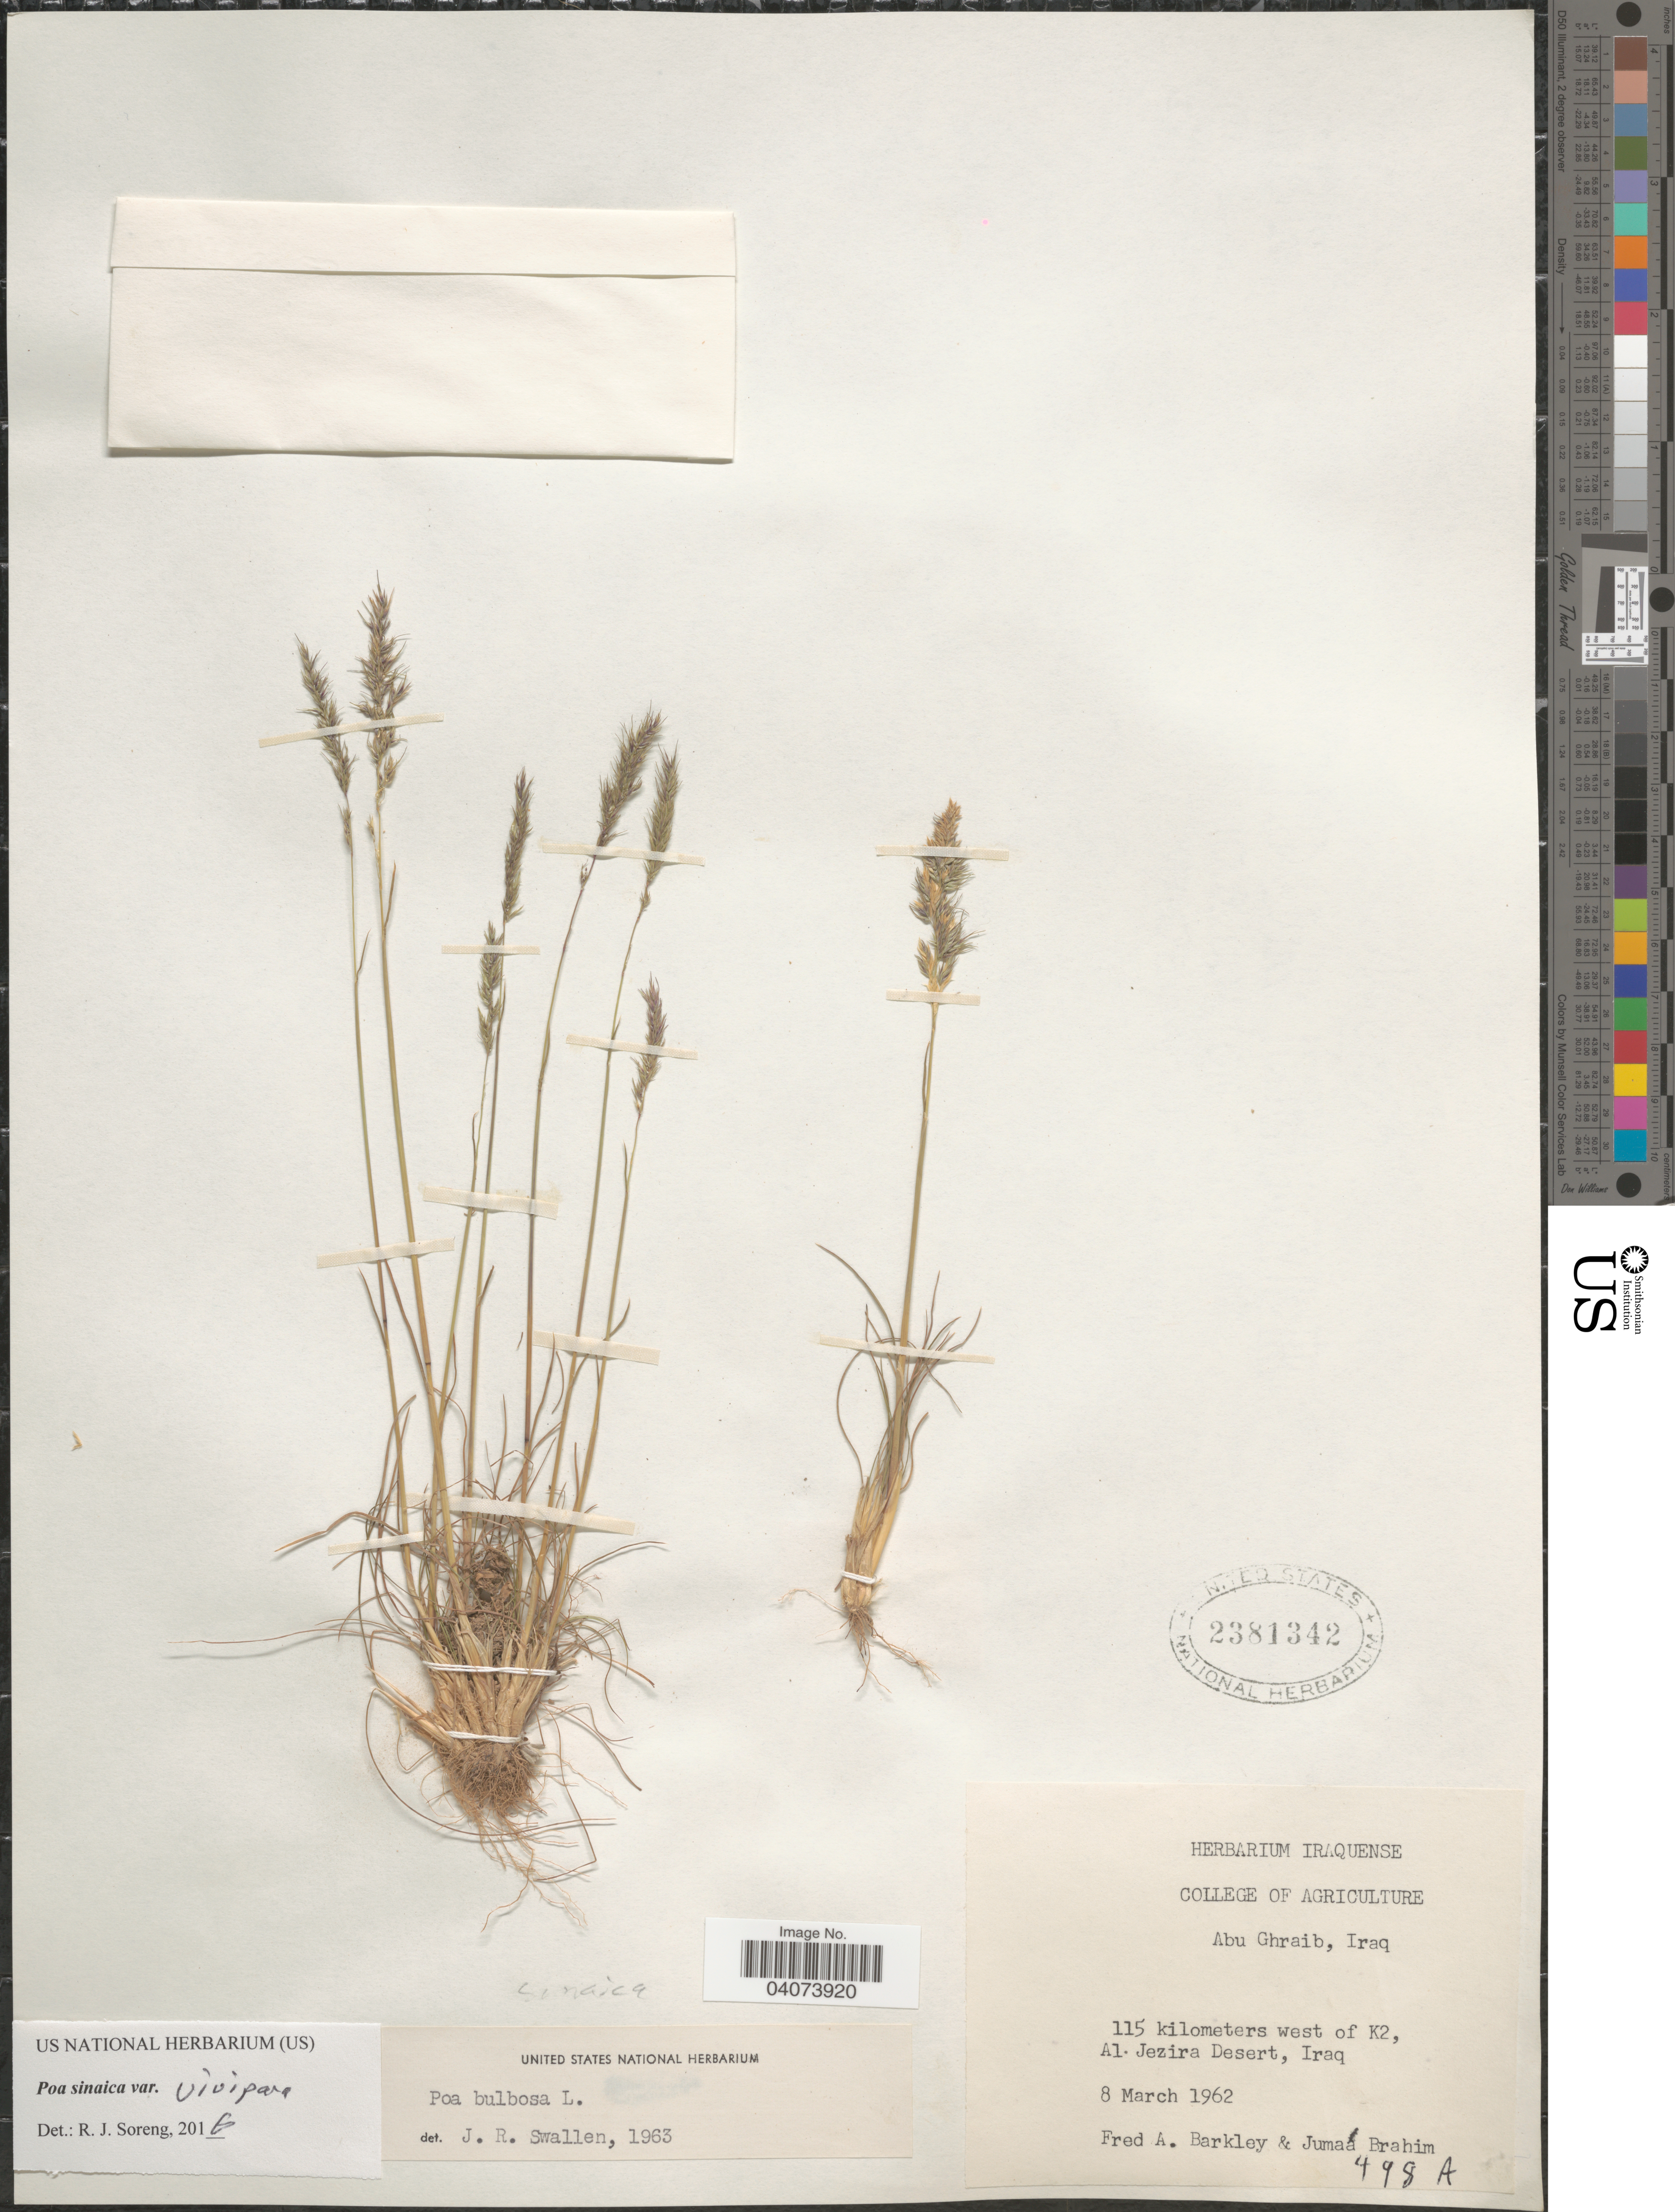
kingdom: Plantae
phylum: Tracheophyta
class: Liliopsida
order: Poales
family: Poaceae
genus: Poa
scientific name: Poa sinaica var. vivipara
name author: Täckh.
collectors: F. A. Barkley & Brahim M., J.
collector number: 498A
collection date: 1962-03-08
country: Iraq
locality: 115 kilometers west of K2, Al Jezira Desert.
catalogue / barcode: US 2381342